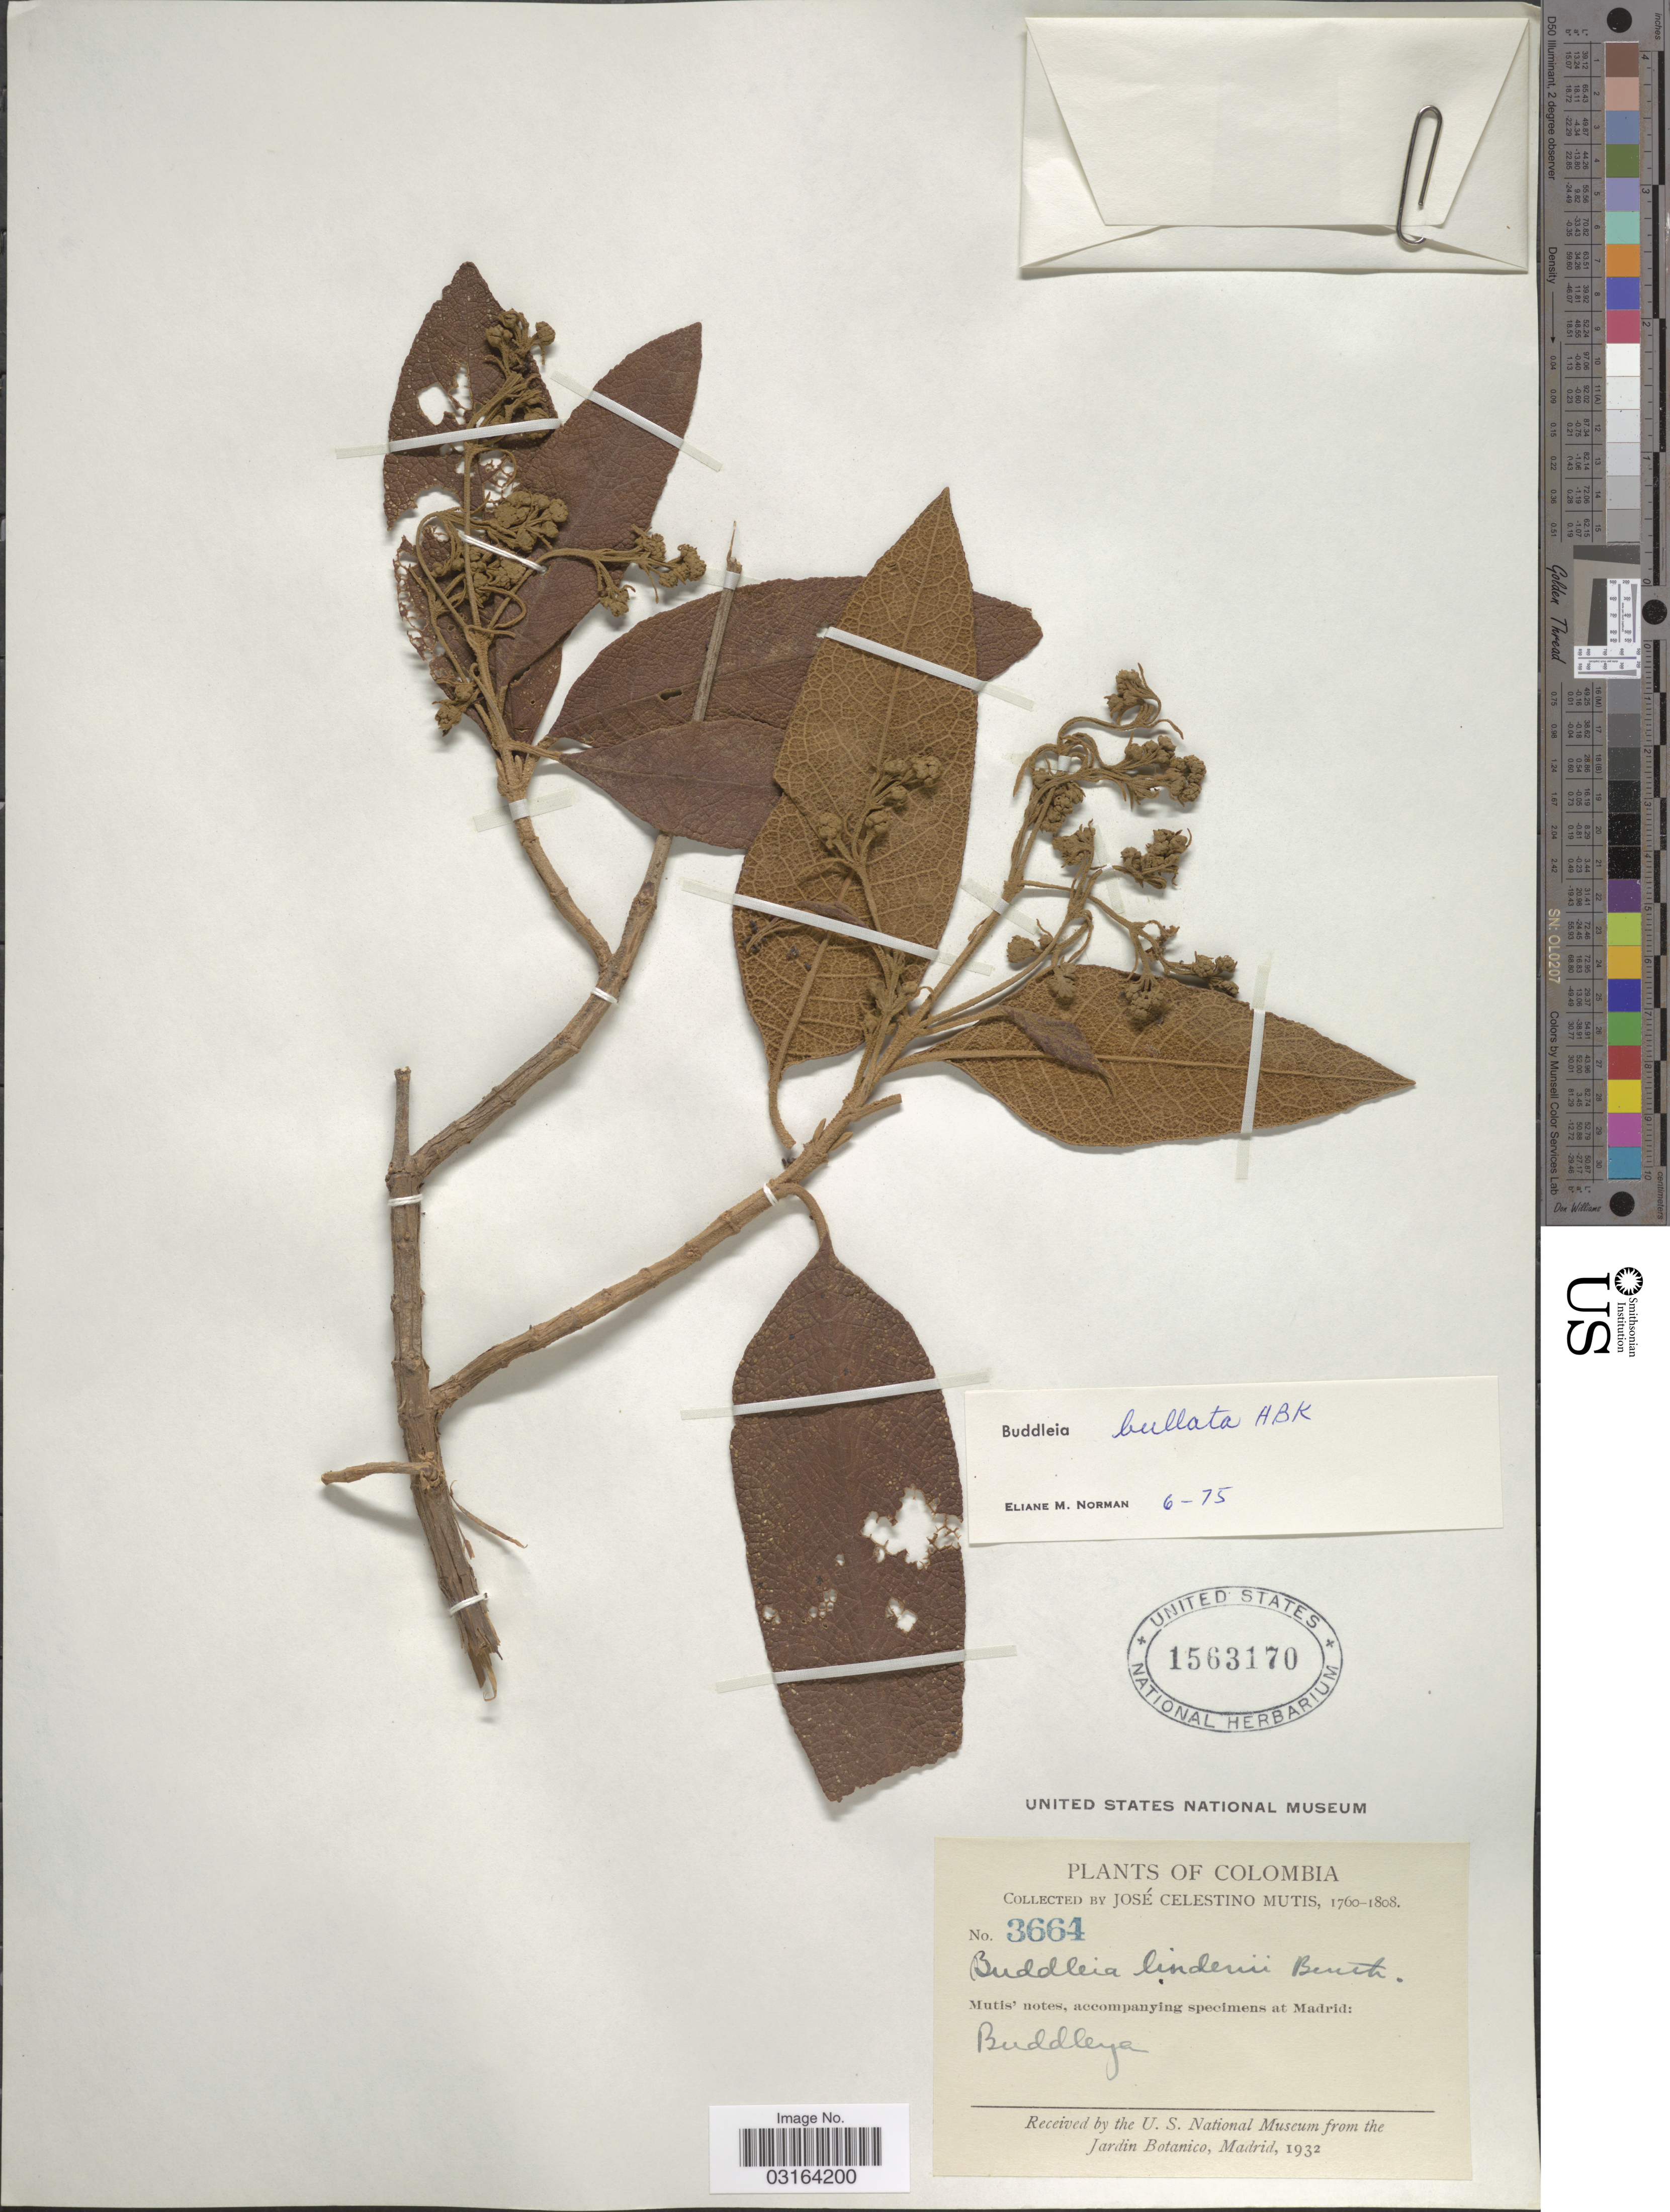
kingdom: Plantae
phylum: Tracheophyta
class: Magnoliopsida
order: Lamiales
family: Scrophulariaceae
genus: Buddleja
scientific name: Buddleja bullata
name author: Kunth in Humb. & et al.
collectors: J. C. B. Mutis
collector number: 3664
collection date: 1760/1808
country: Colombia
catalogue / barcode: US 1563170